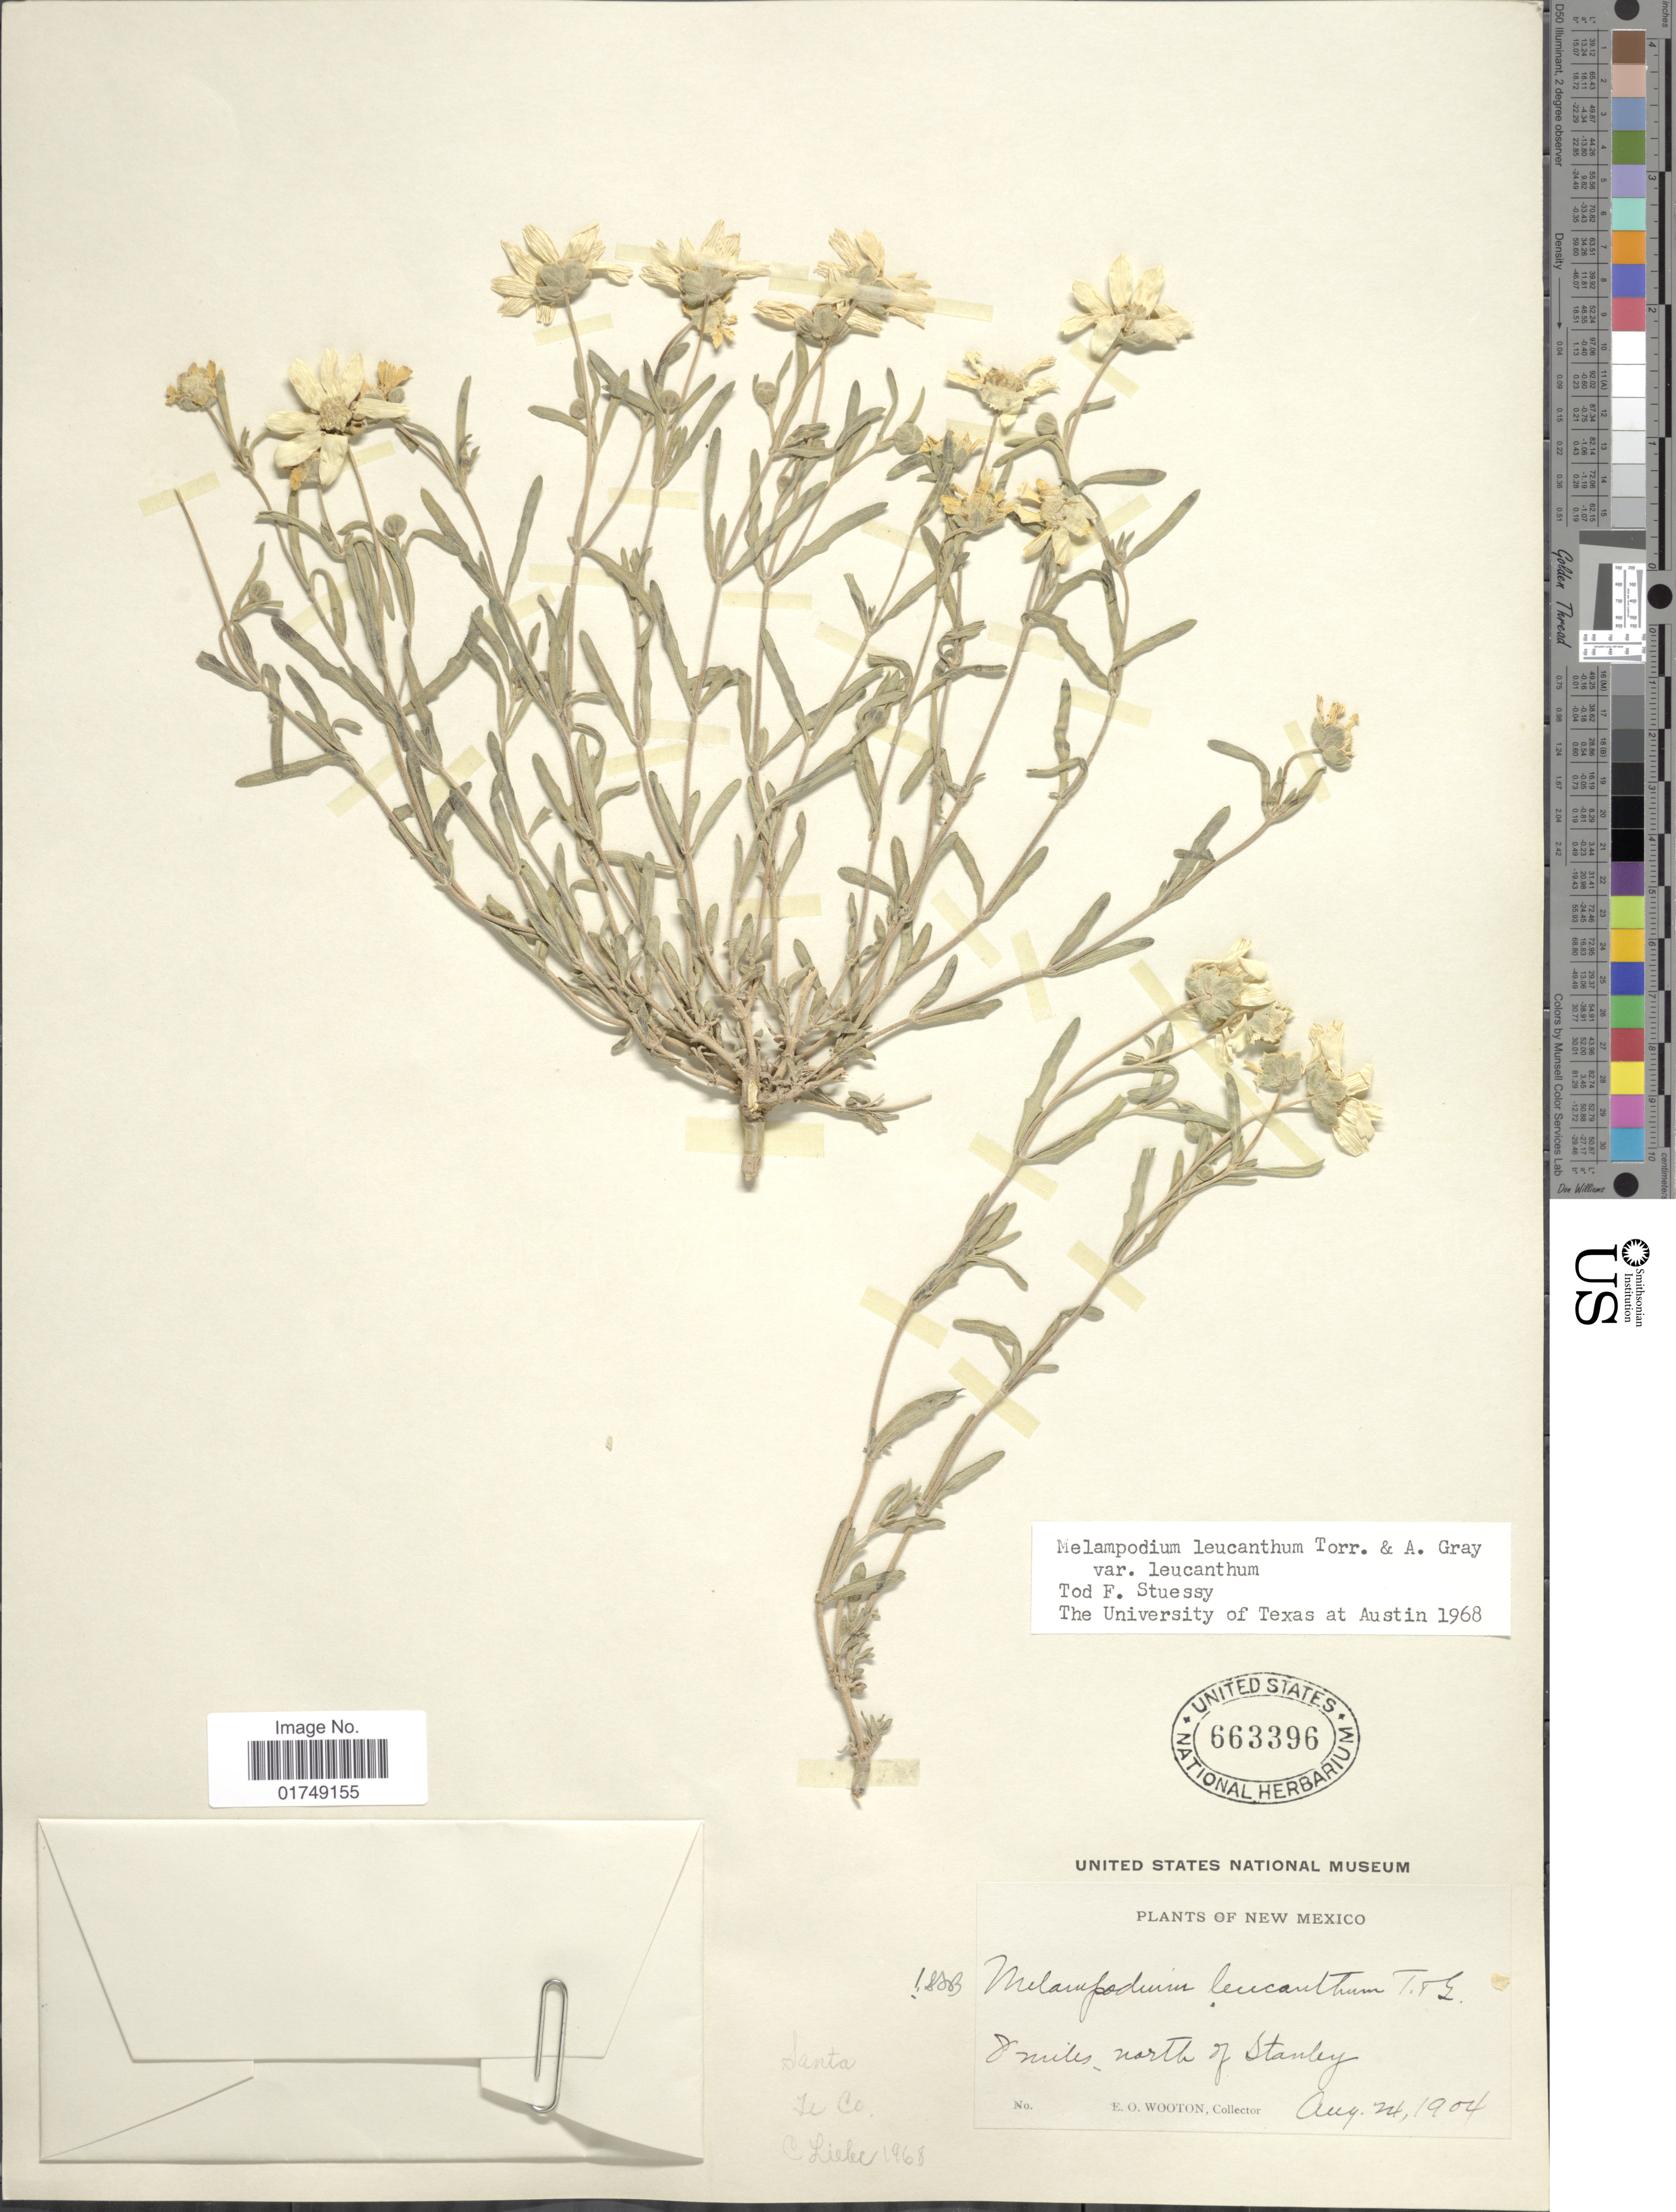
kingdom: Plantae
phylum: Tracheophyta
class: Magnoliopsida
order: Asterales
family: Asteraceae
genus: Melampodium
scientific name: Melampodium leucanthum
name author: Torr. & A. Gray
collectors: E. O. Wooton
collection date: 1904-08-24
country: United States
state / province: New Mexico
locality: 8 miles north of Stanley, Santa Fe Co.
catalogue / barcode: US 663396